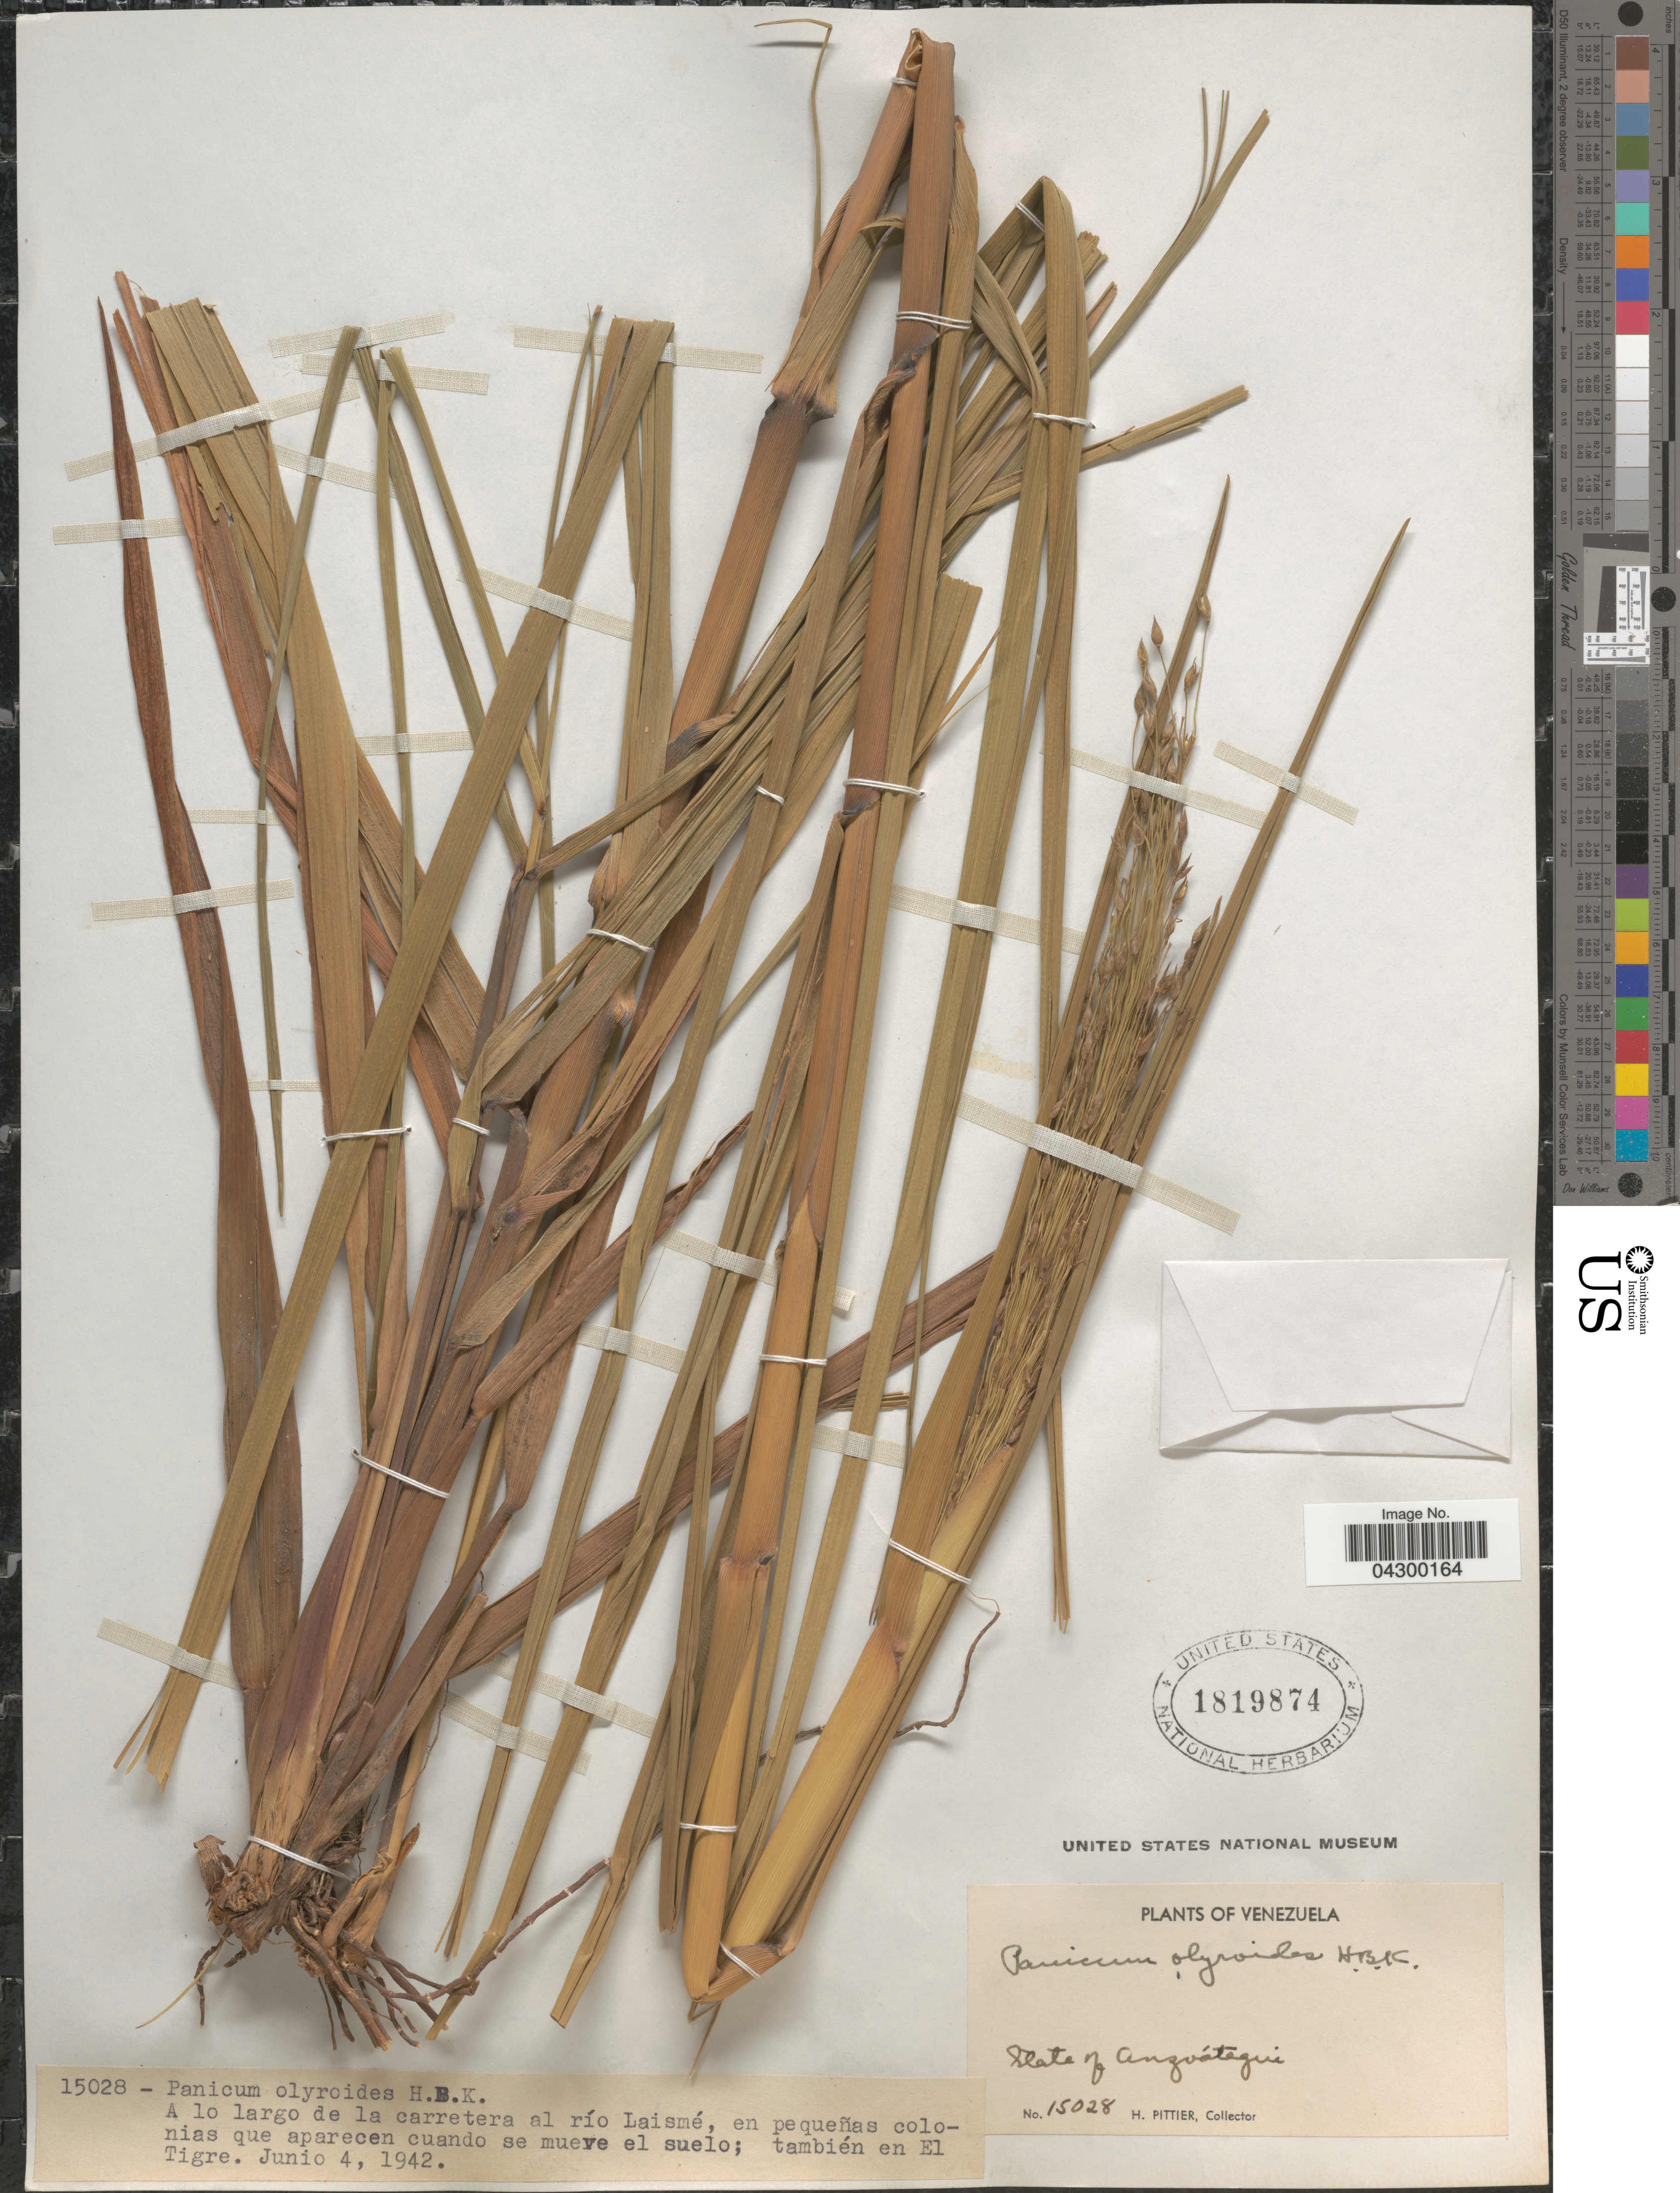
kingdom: Plantae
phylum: Tracheophyta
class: Liliopsida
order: Poales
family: Poaceae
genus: Panicum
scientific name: Panicum olyroides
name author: Kunth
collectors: H. F. Pittier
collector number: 15028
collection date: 1942-06-04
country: Venezuela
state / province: Anzoategui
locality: A lo largo de la carretera al río Laismé, en pequeñas colonias que aparecen cuando se mueve el suelo; también en El Tigre.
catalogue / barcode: US 1819874